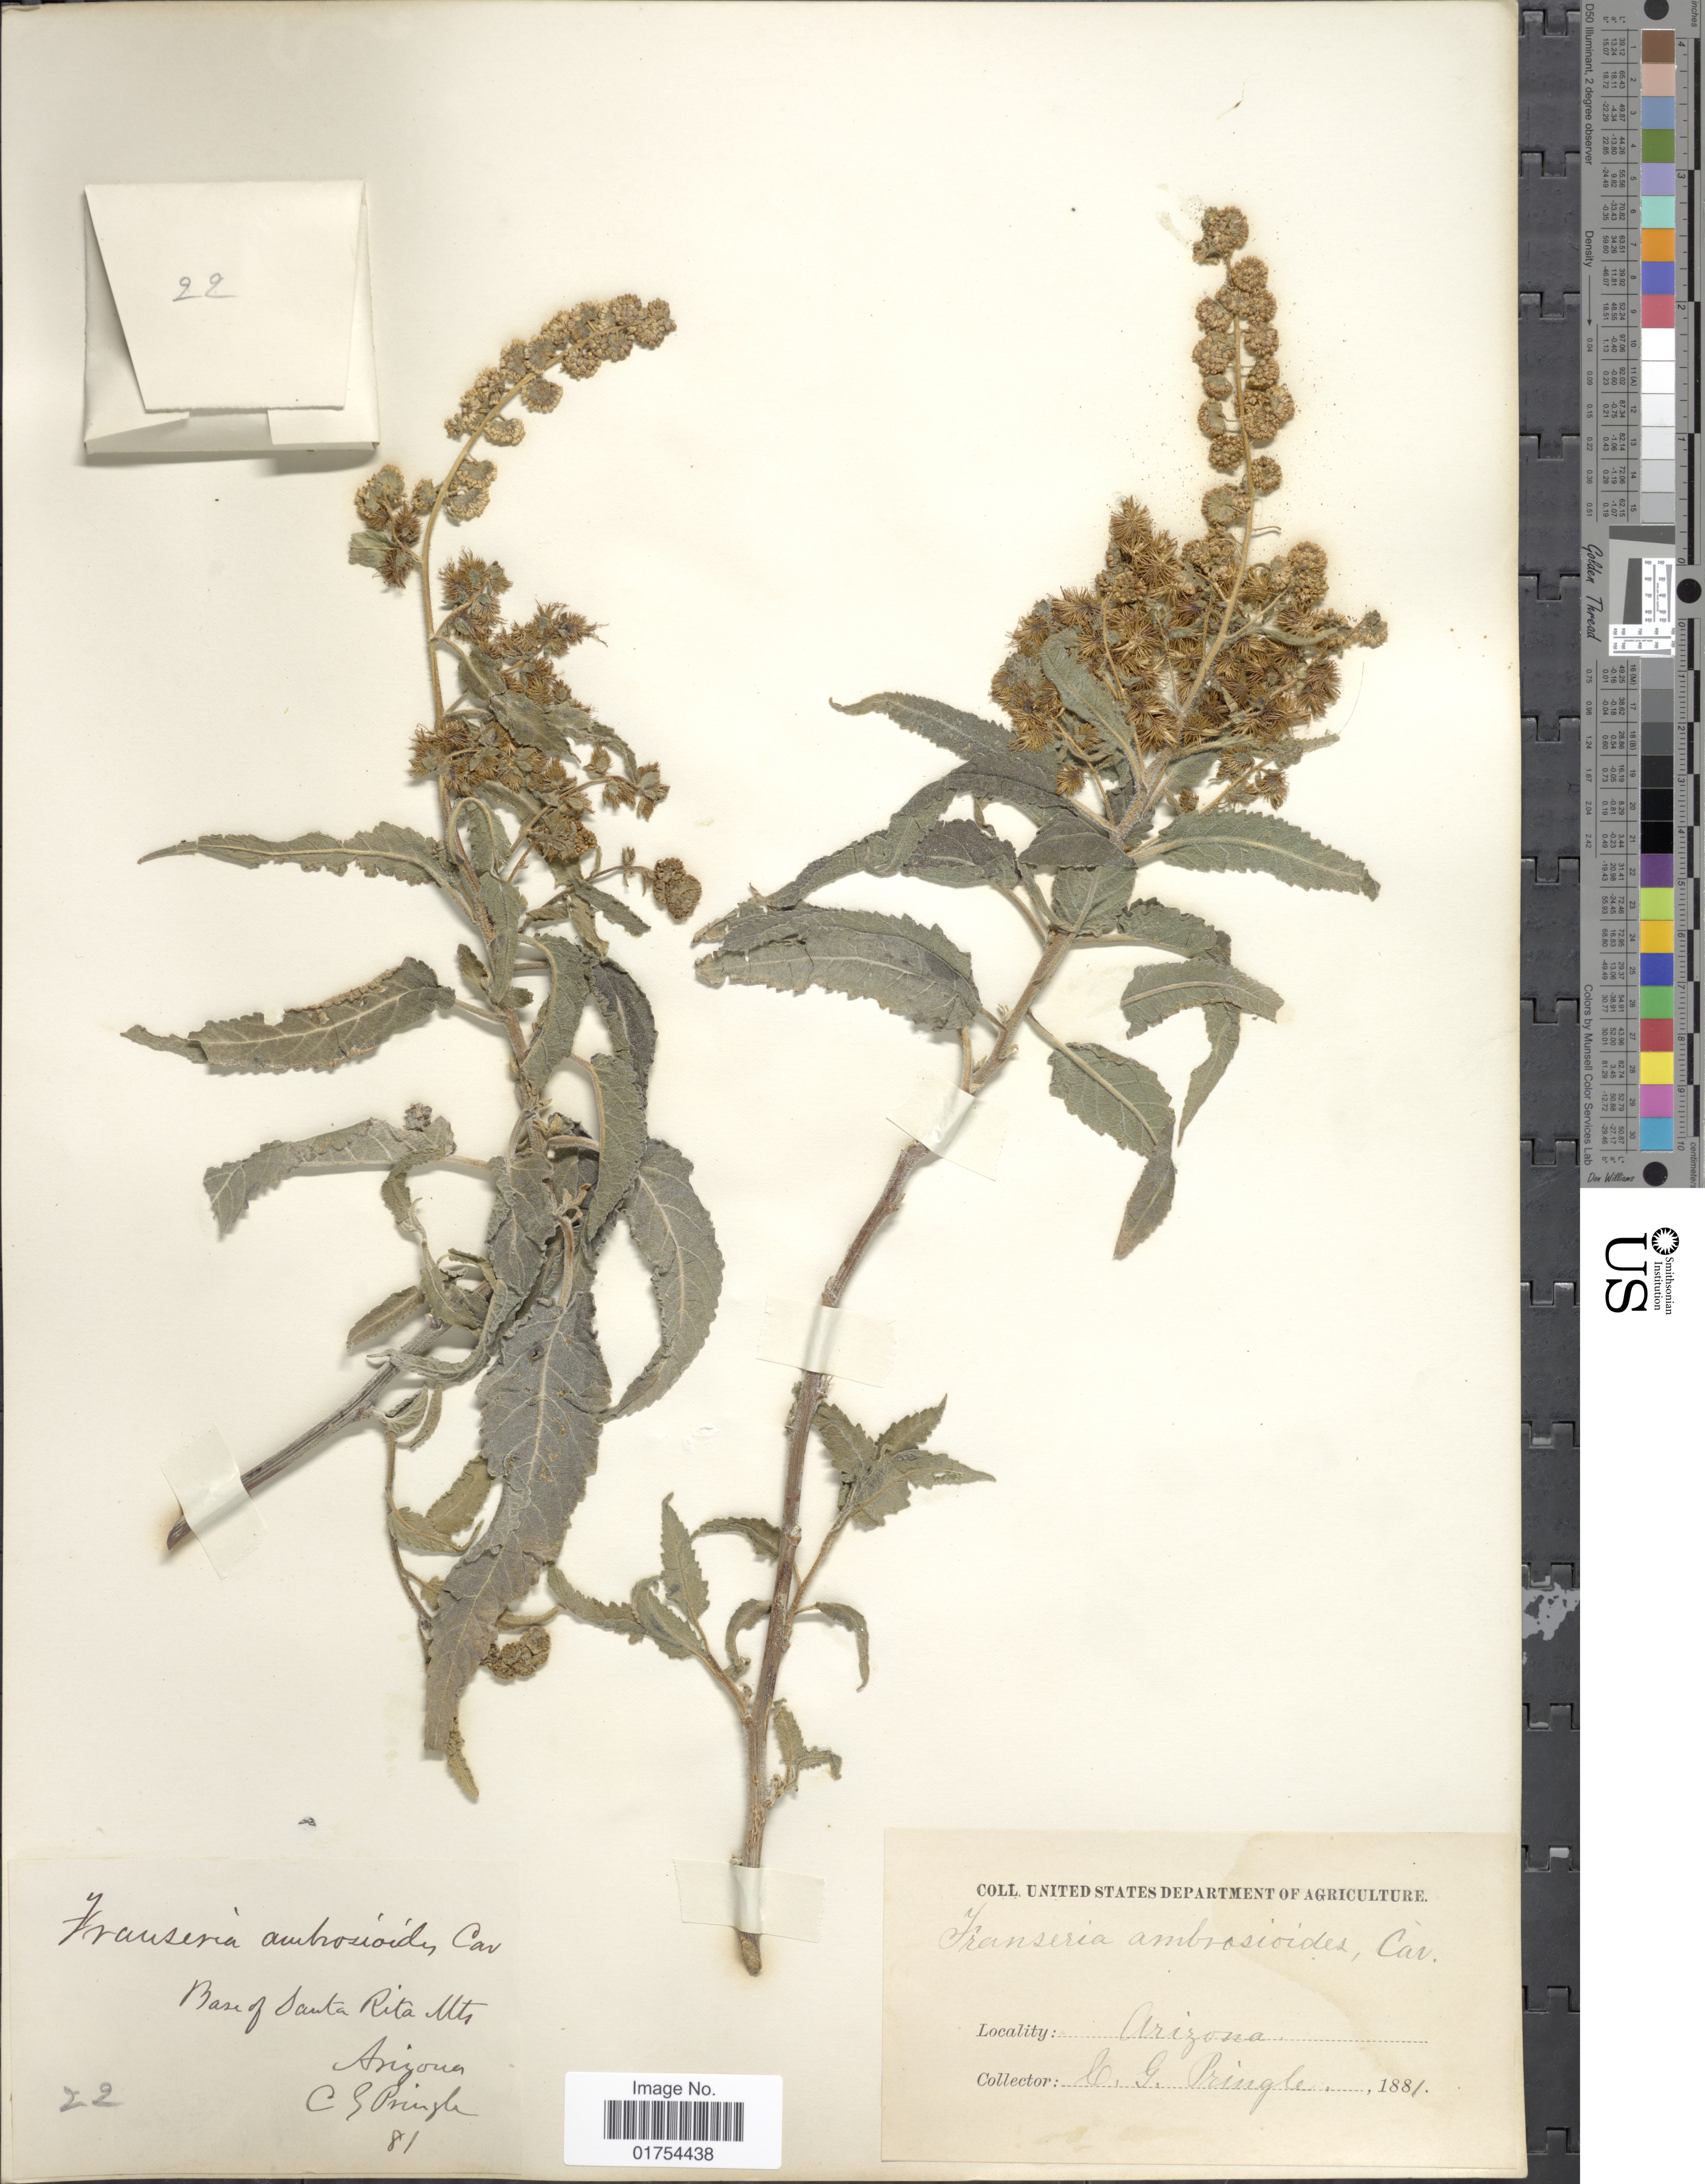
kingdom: Plantae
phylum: Tracheophyta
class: Magnoliopsida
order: Asterales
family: Asteraceae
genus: Franseria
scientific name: Franseria ambrosioides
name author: Cav.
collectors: C. G. Pringle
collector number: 22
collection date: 1881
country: United States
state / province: Arizona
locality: Base of Santa Rita Mts